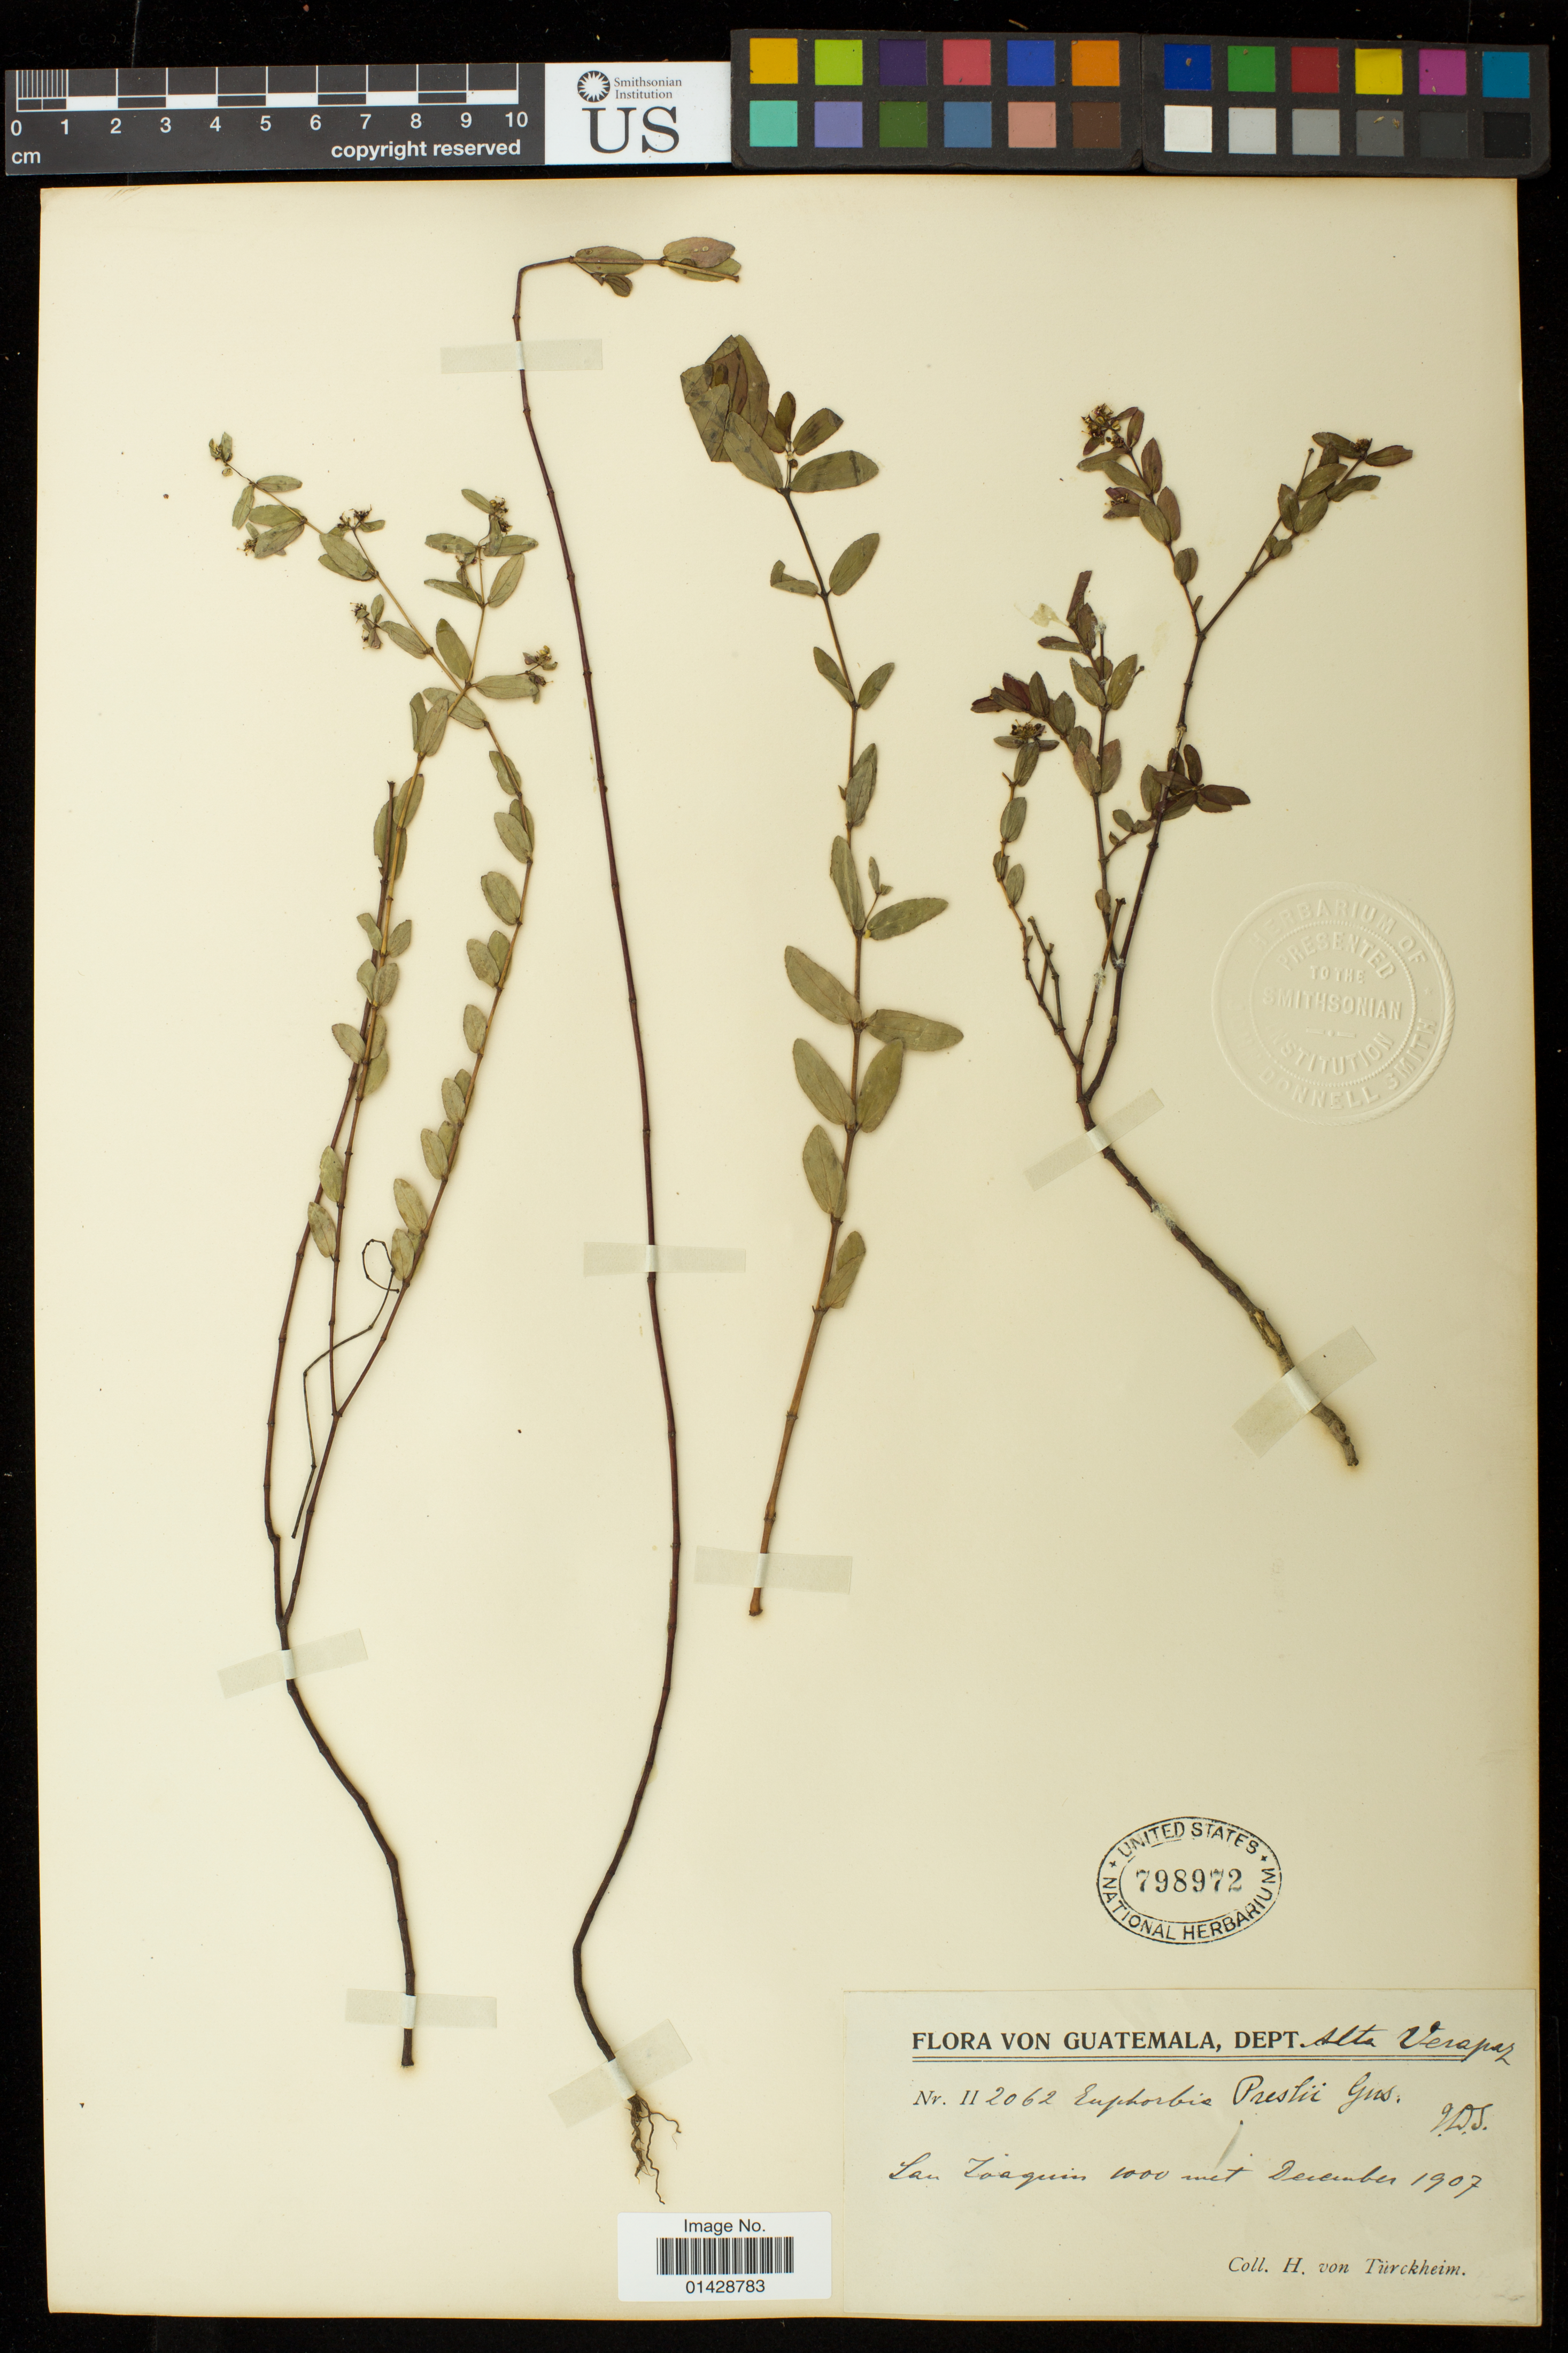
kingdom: Plantae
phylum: Tracheophyta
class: Magnoliopsida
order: Malpighiales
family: Euphorbiaceae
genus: Euphorbia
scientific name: Euphorbia maculata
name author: L.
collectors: H. Von Teurckheim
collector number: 2062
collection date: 1907-12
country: Guatemala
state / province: Alta Verapaz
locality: San Zoaquin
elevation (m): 1000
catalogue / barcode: US 798972